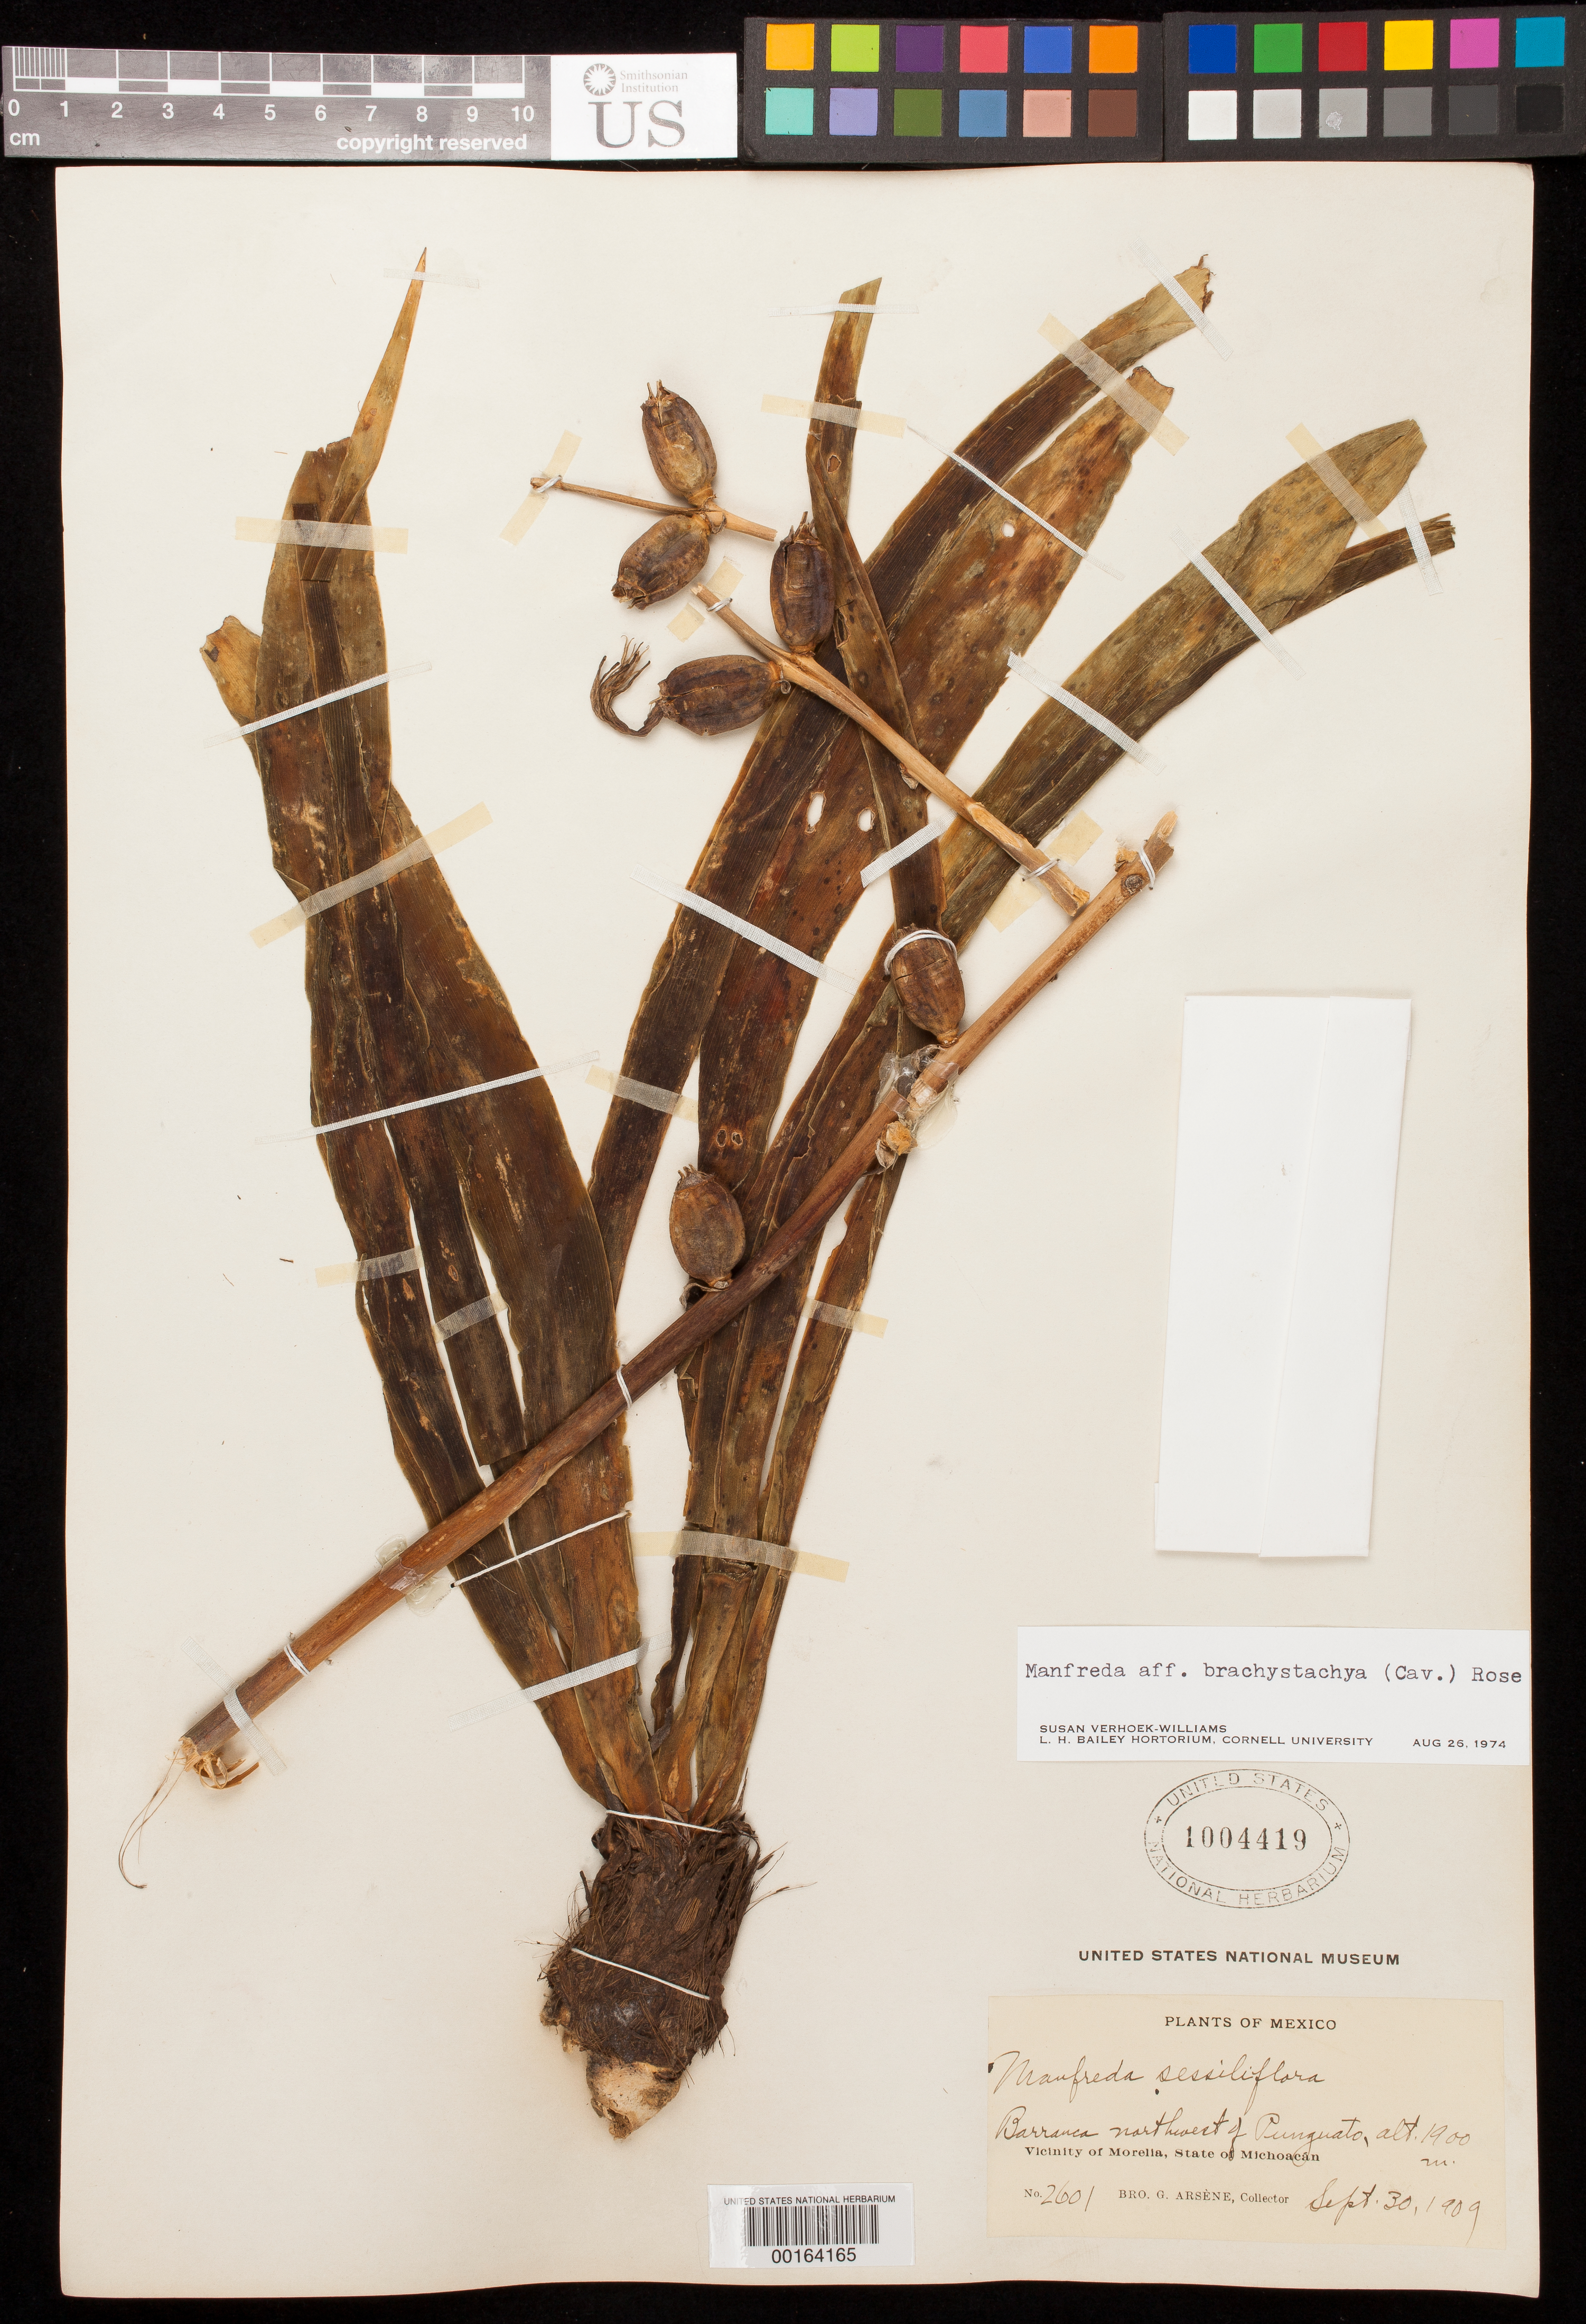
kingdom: Plantae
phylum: Tracheophyta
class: Liliopsida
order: Asparagales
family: Asparagaceae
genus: Manfreda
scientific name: Manfreda brachystachys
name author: (Cav.) Rose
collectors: Bro. G. Arsène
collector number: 2601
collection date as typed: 30 Sep 1909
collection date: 1909-09-30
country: Mexico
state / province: Michoacán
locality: Vicinity of Morelia; barranca NW of punguato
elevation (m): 579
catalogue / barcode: US 1004419